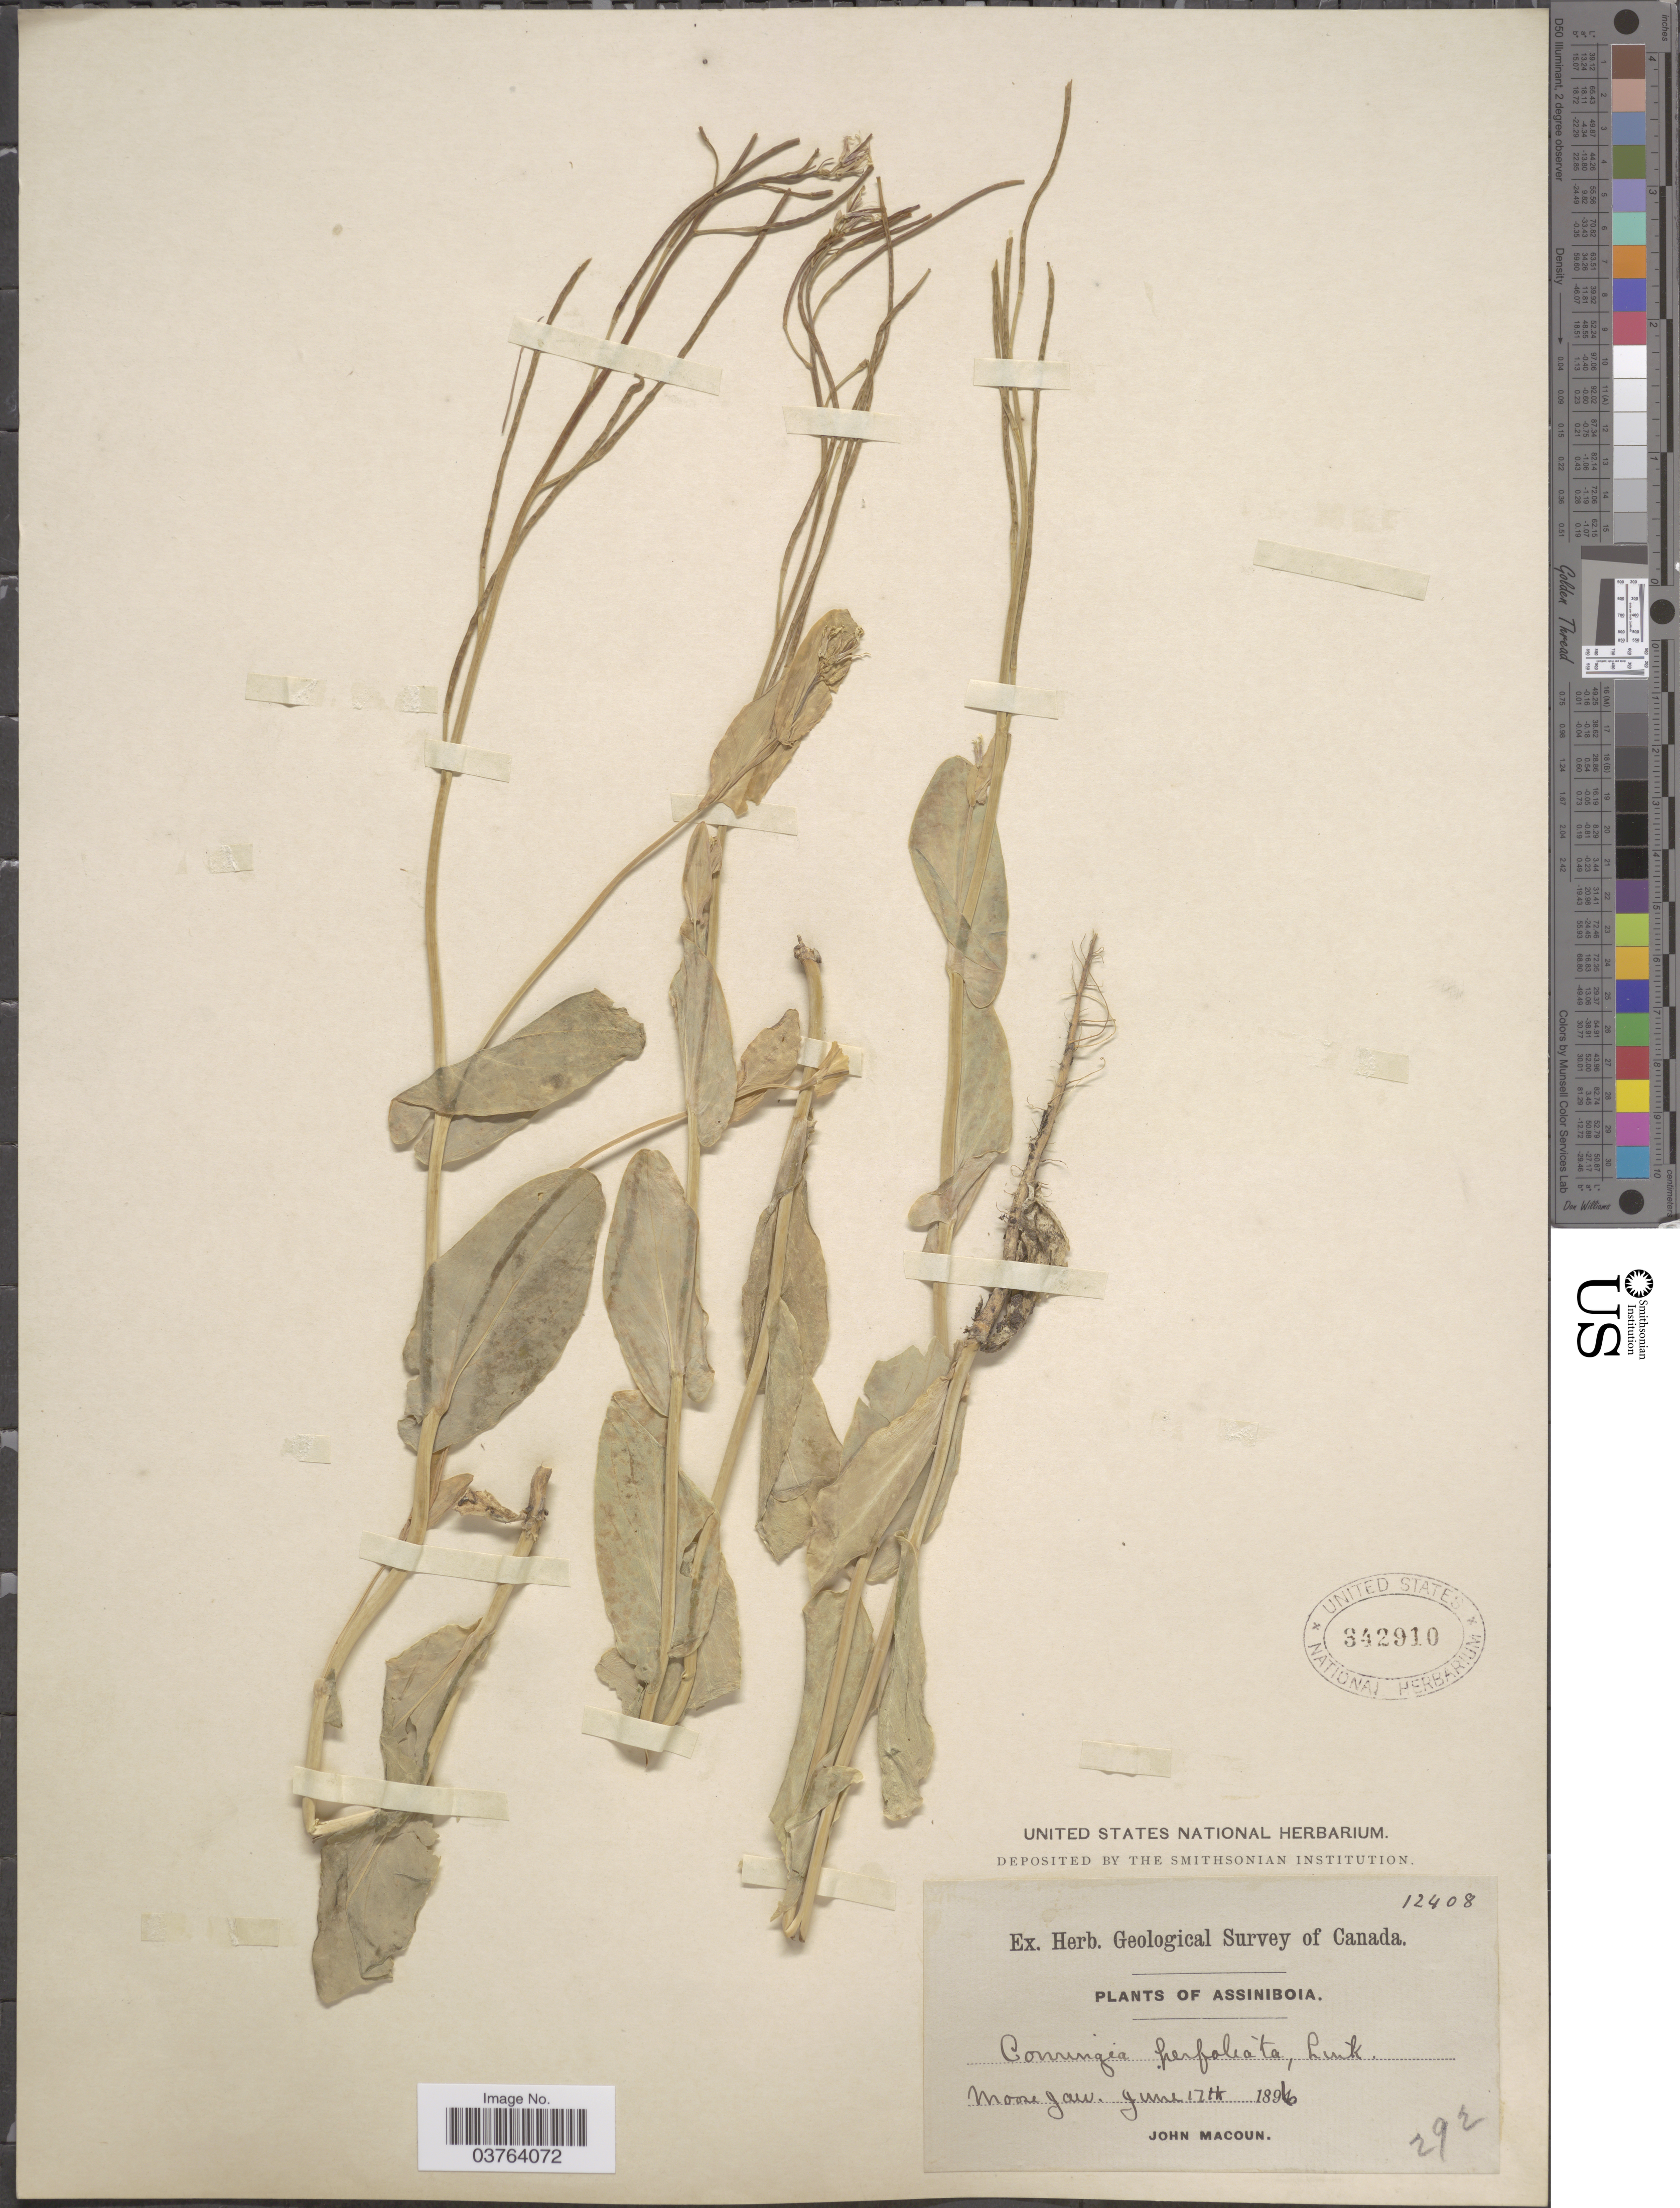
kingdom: Plantae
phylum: Tracheophyta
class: Magnoliopsida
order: Brassicales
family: Brassicaceae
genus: Conringia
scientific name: Conringia orientalis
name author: (L.) C. Presl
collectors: J. Macoun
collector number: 12408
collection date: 1896-06-17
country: Canada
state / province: Saskatchewan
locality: Assiniboia. Moose Jaw.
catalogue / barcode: US 342910